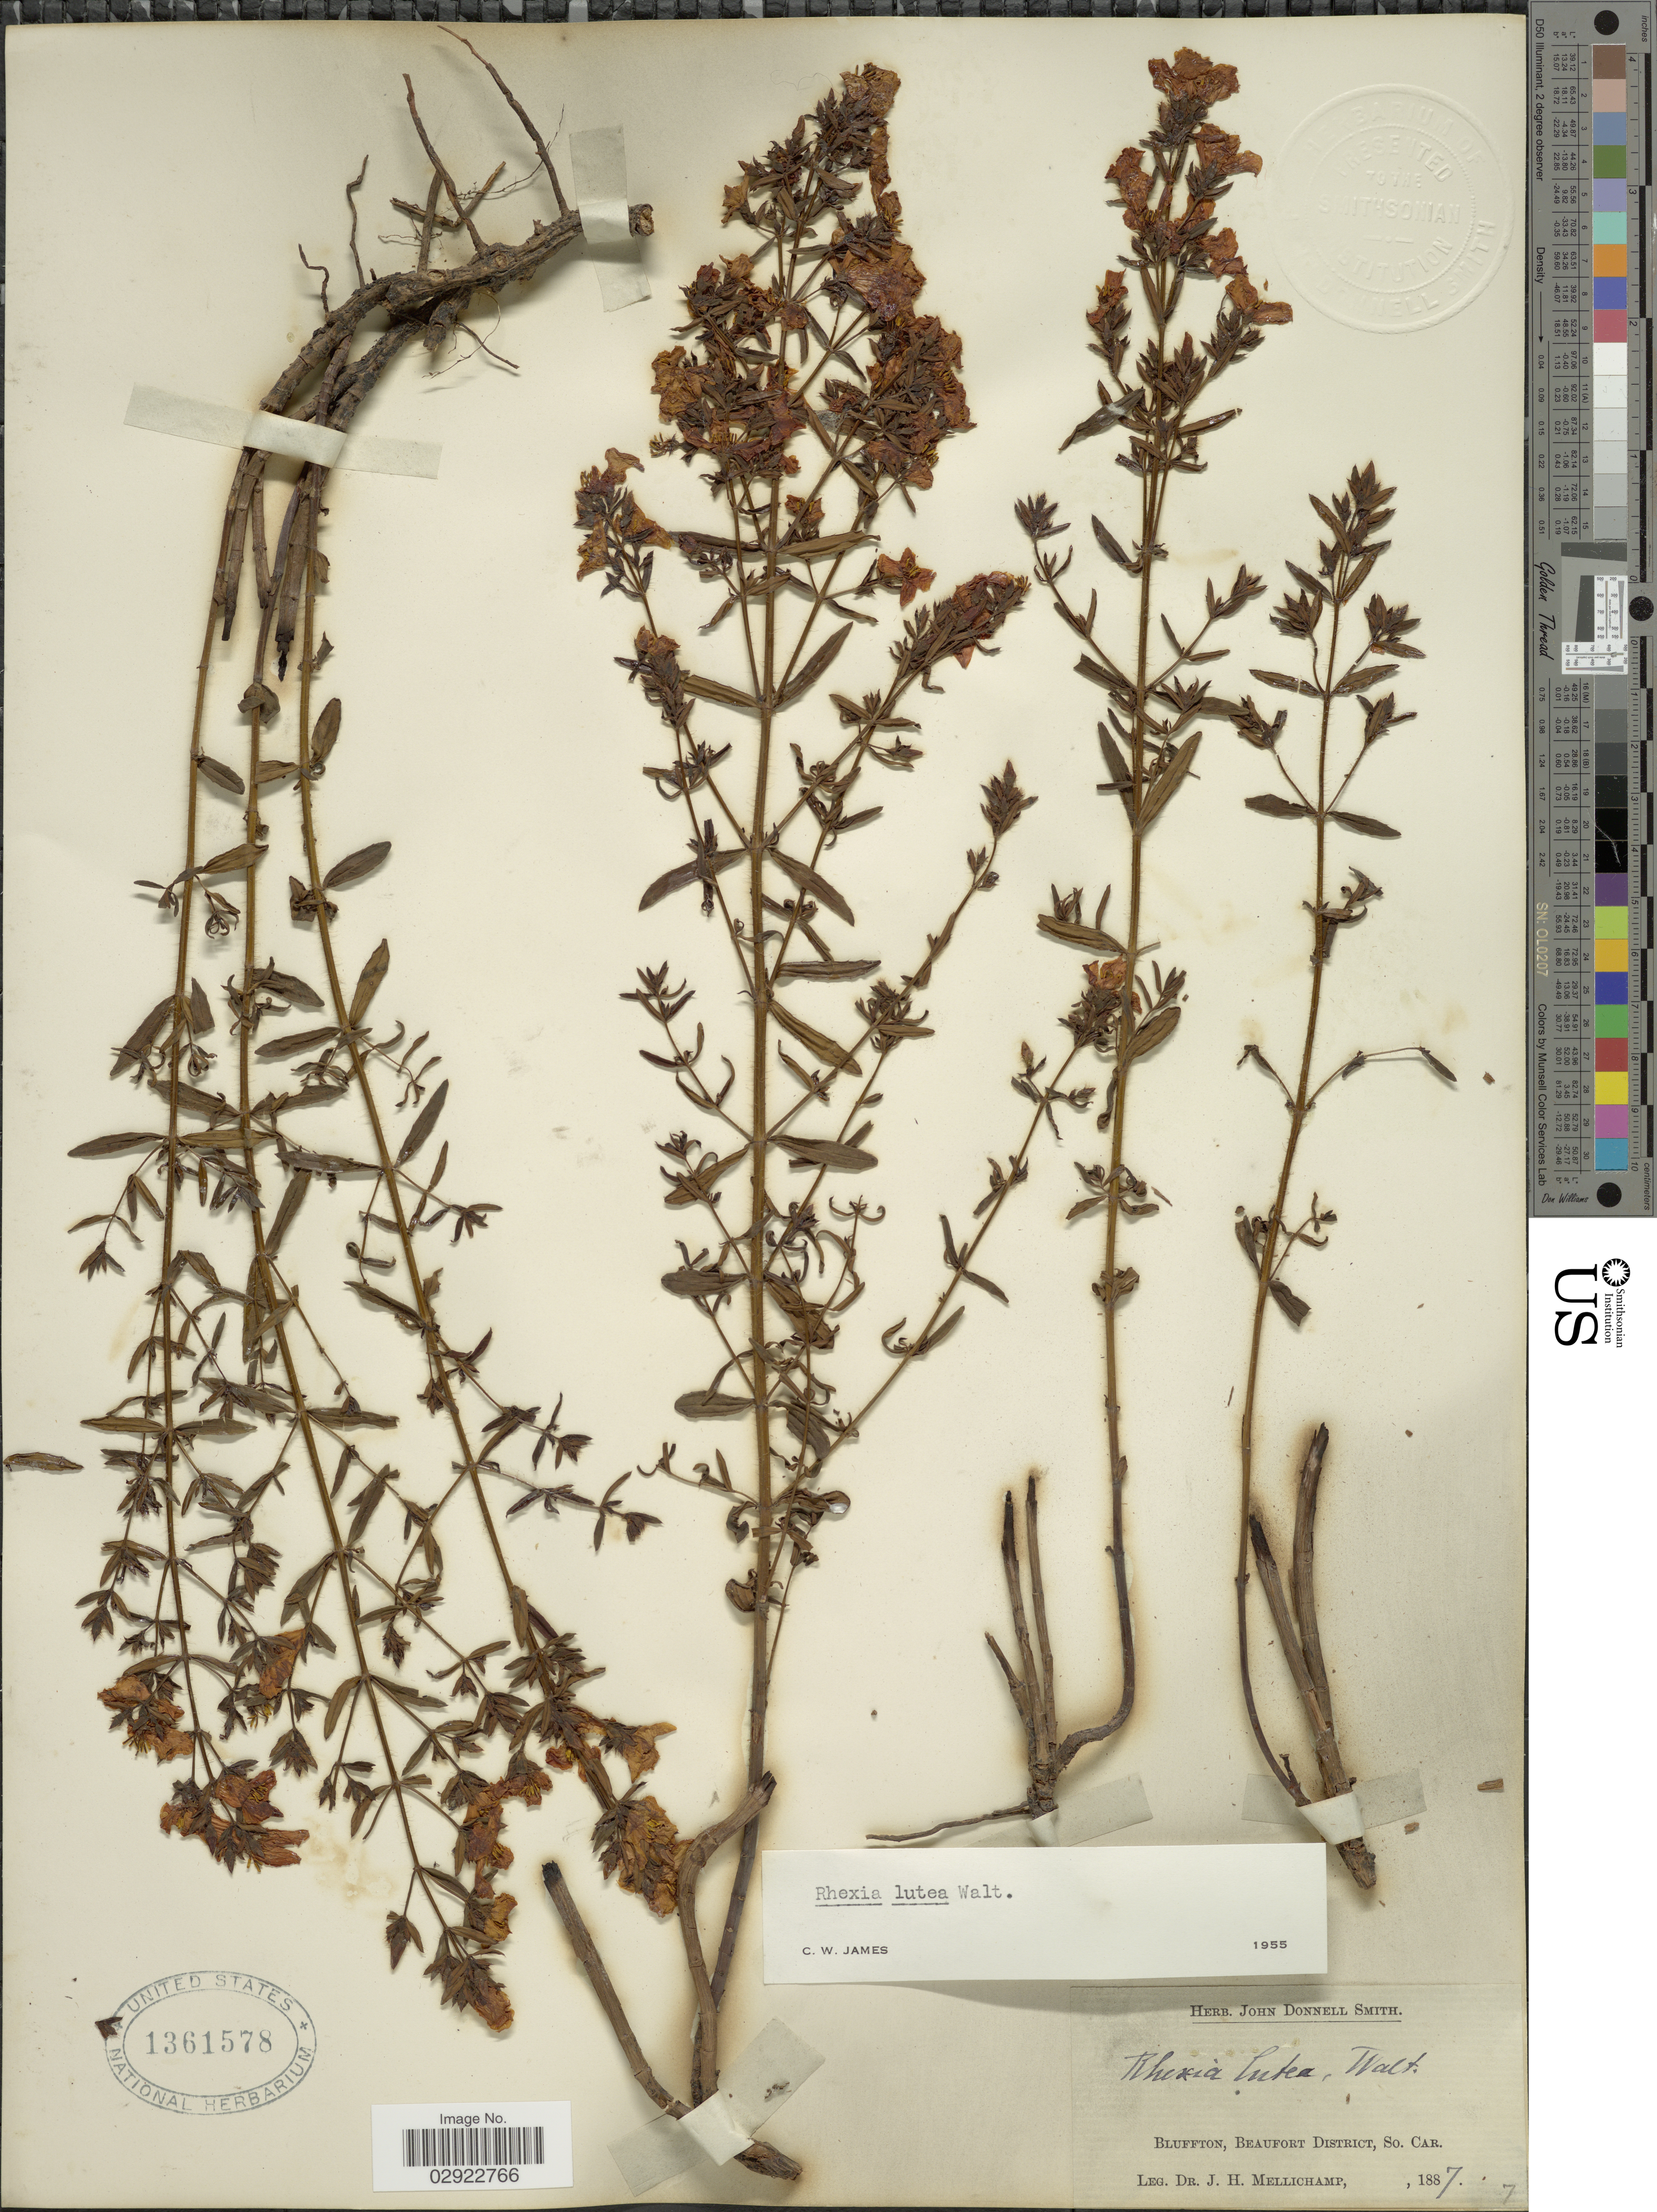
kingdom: Plantae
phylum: Tracheophyta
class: Magnoliopsida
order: Myrtales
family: Melastomataceae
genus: Rhexia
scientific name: Rhexia lutea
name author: Walter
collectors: J. H. Mellichamp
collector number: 7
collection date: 1887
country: United States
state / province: South Carolina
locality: Bluffton, Beaufort District.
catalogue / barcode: US 1361578